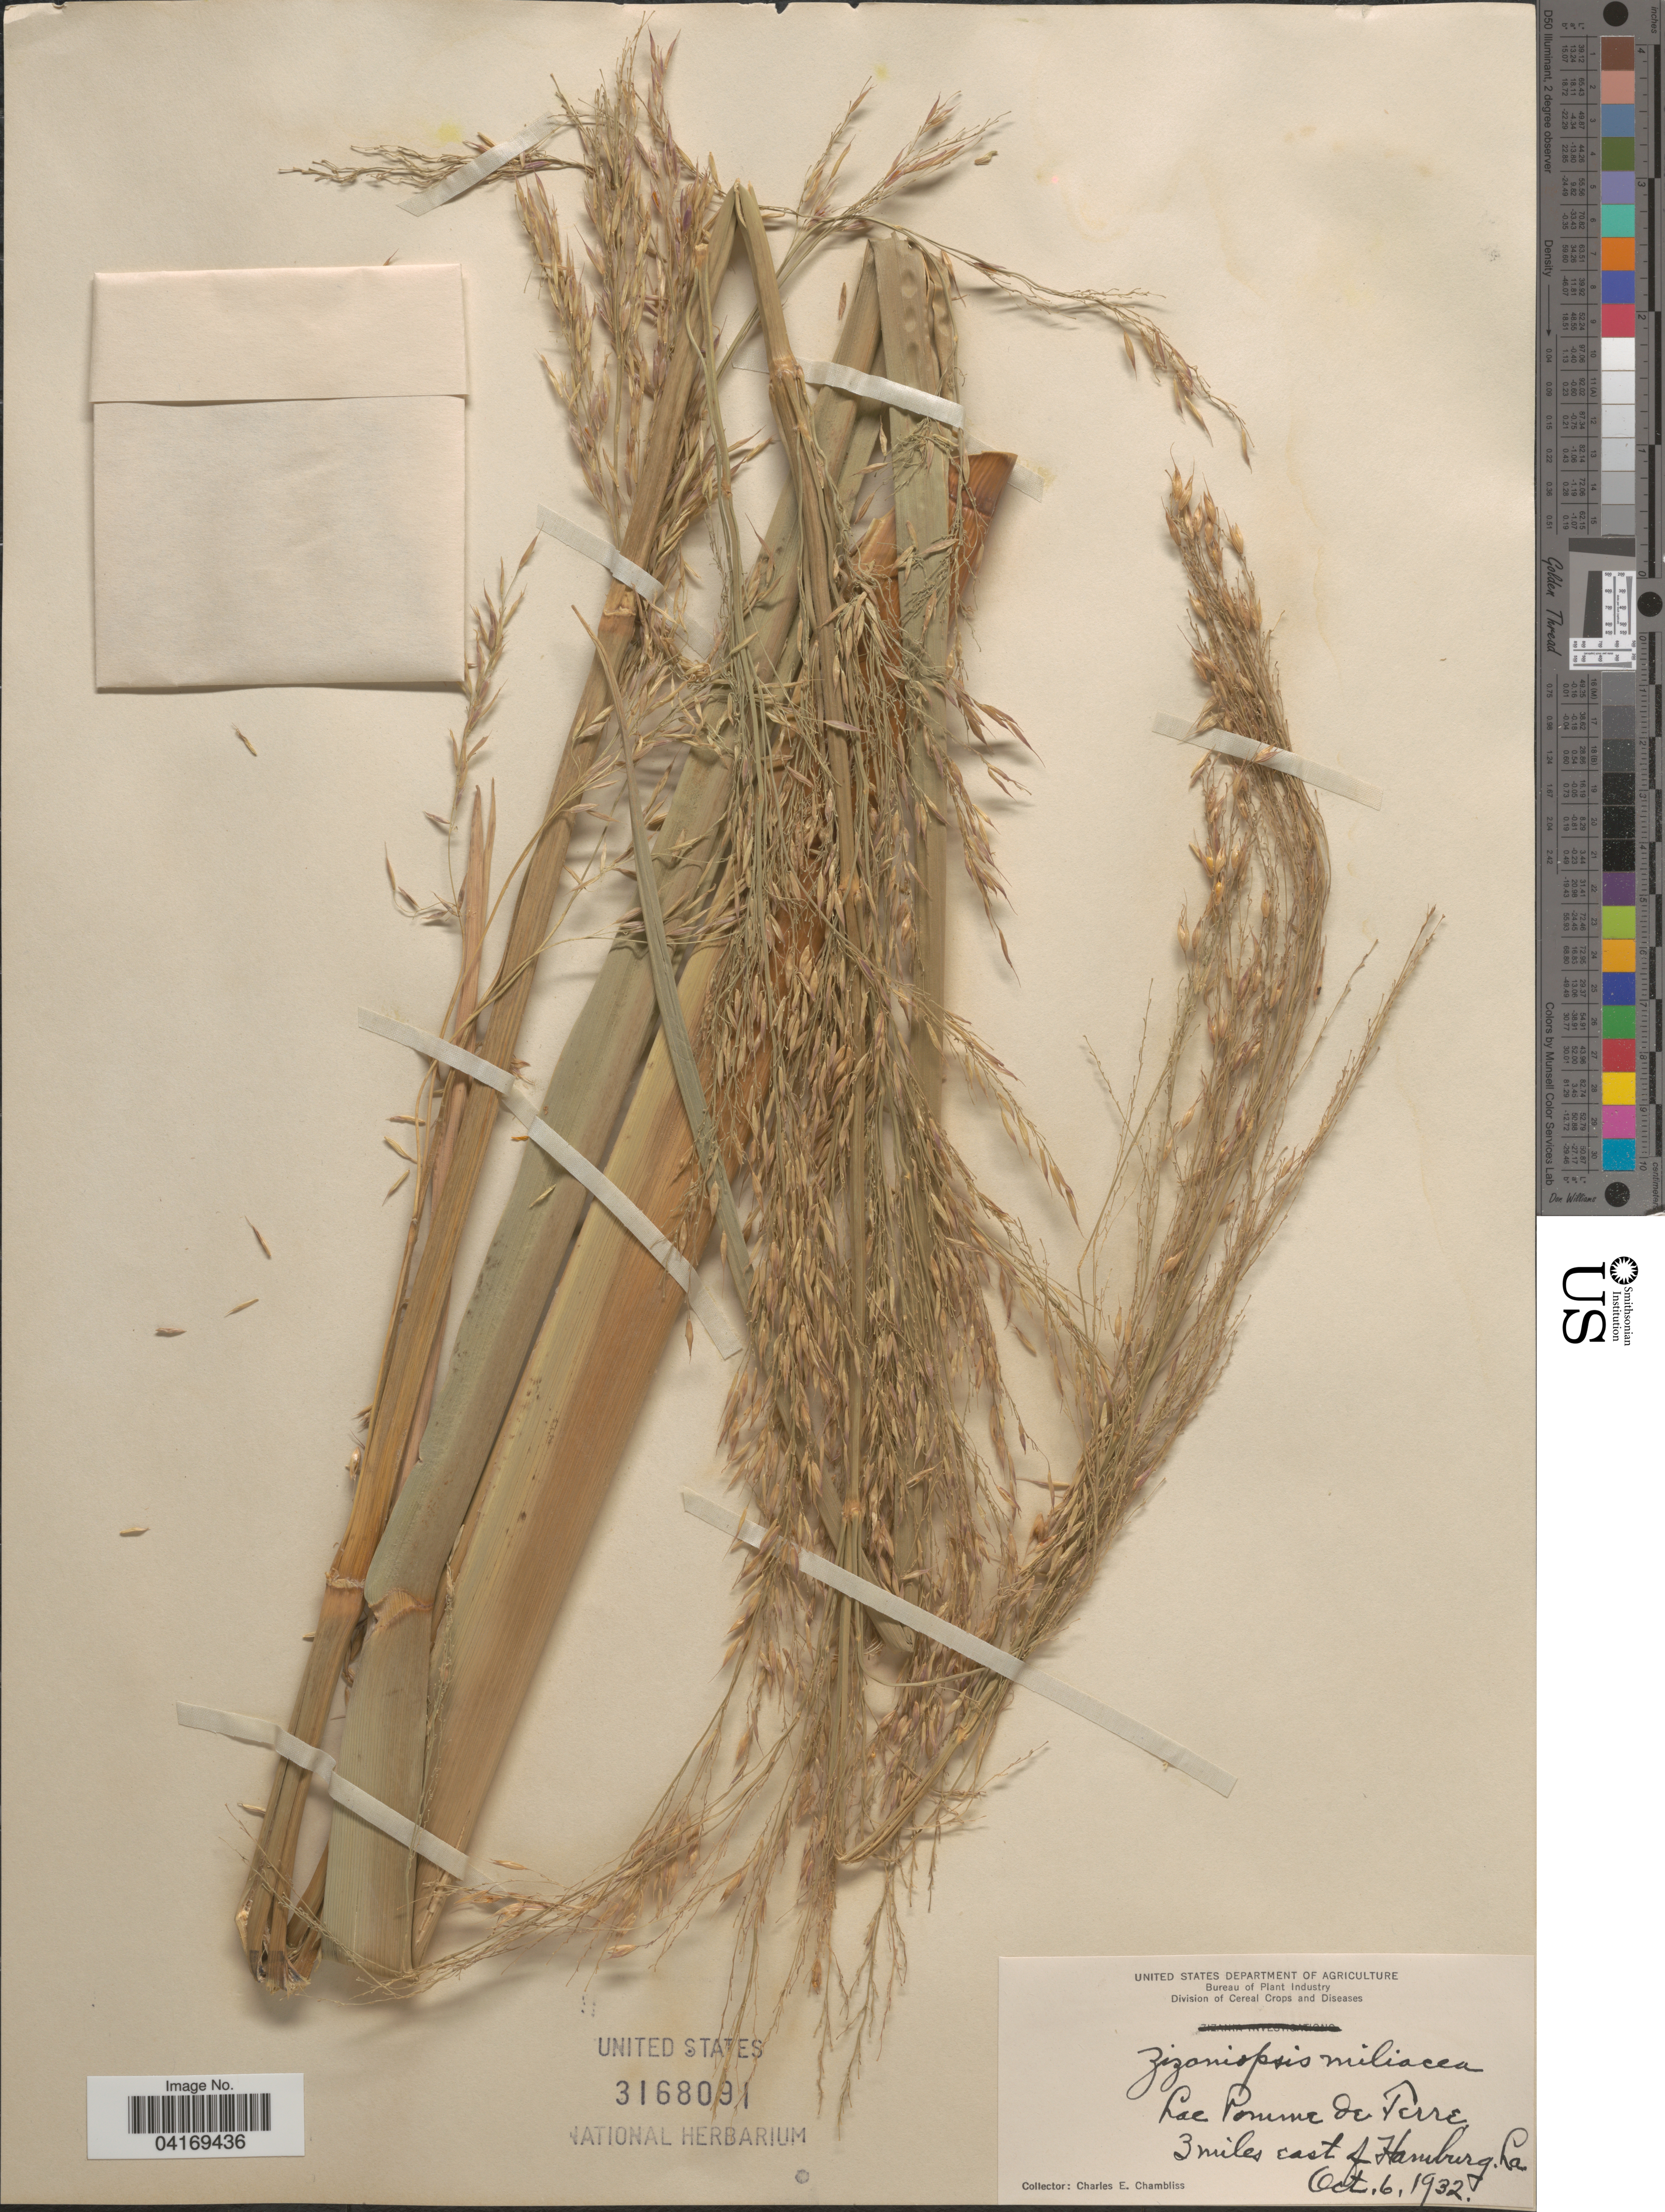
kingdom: Plantae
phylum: Tracheophyta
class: Liliopsida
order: Poales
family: Poaceae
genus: Zizaniopsis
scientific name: Zizaniopsis miliacea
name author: (Michx.) Döll & Asch.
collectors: C. Chambliss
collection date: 1932-10-06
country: United States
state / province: Louisiana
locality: Lac Pomme de Terre, 3 miles east of Hamburg.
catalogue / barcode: US 3168091